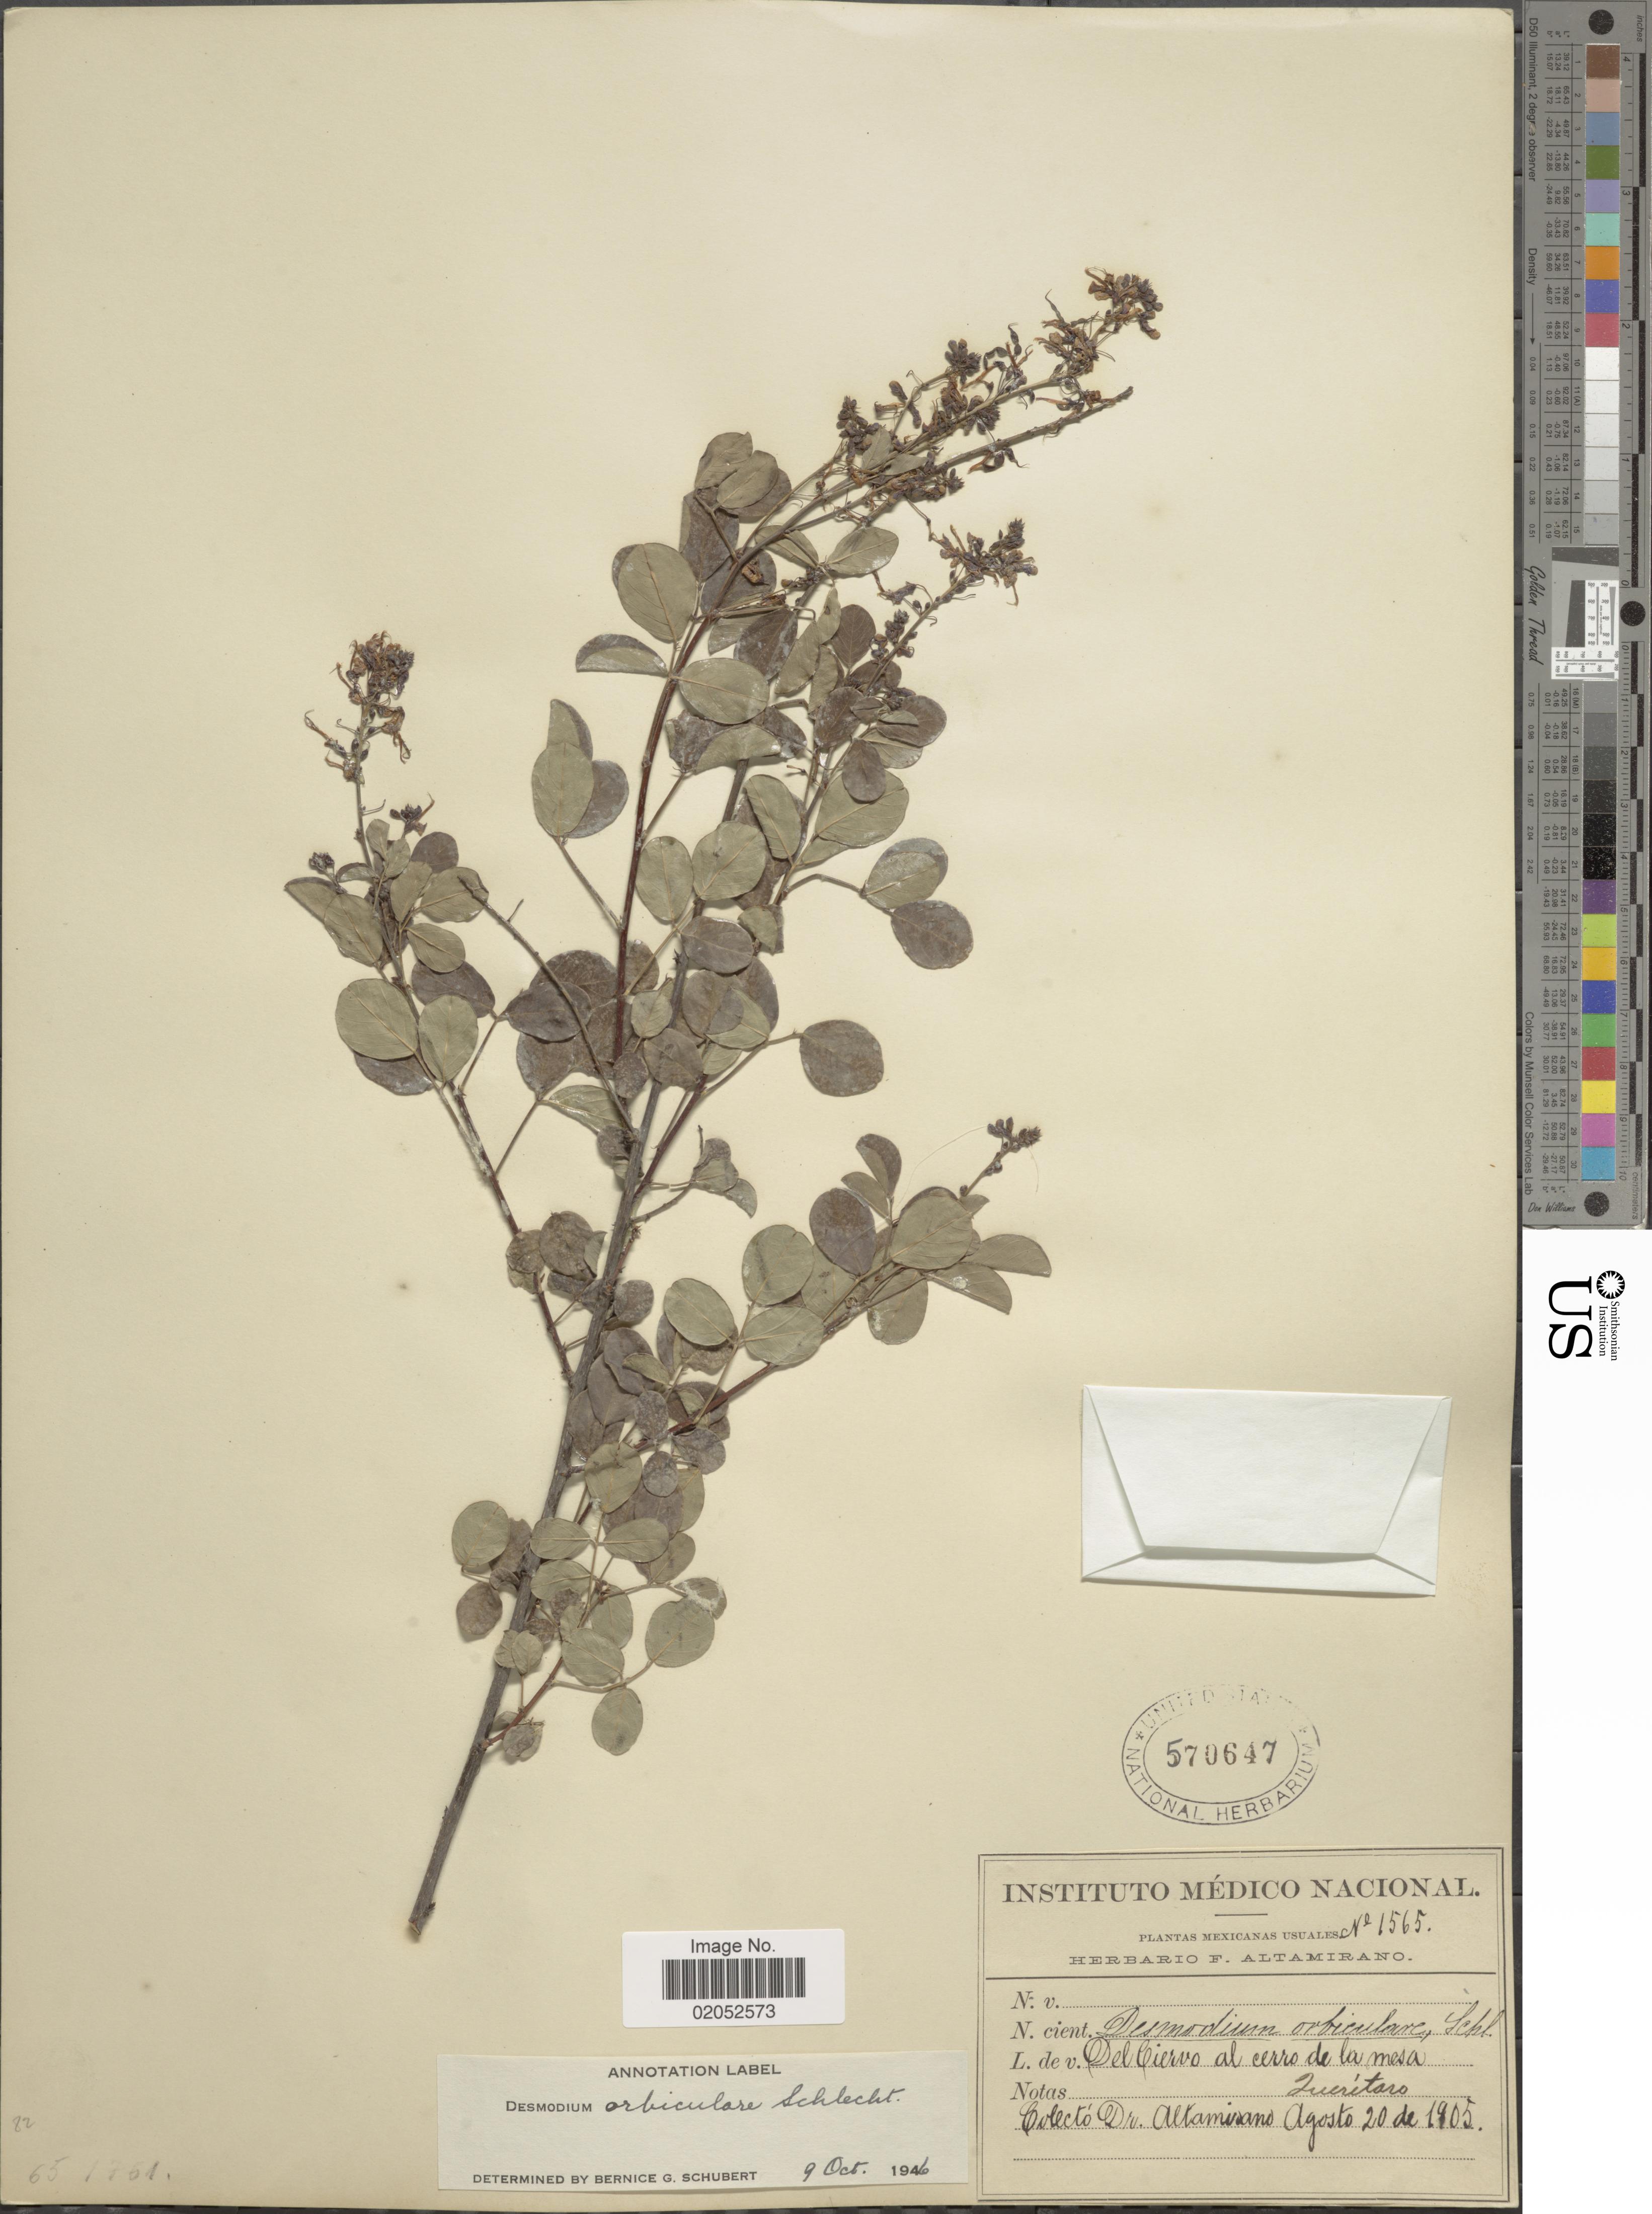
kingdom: Plantae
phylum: Tracheophyta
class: Magnoliopsida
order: Fabales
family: Fabaceae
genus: Desmodium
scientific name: Desmodium orbiculare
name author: Schltdl.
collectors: F. Altamirano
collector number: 1565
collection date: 1905-08-20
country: Mexico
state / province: Querétaro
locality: Del Cuervo al cerro de la mesa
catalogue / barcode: US 570647